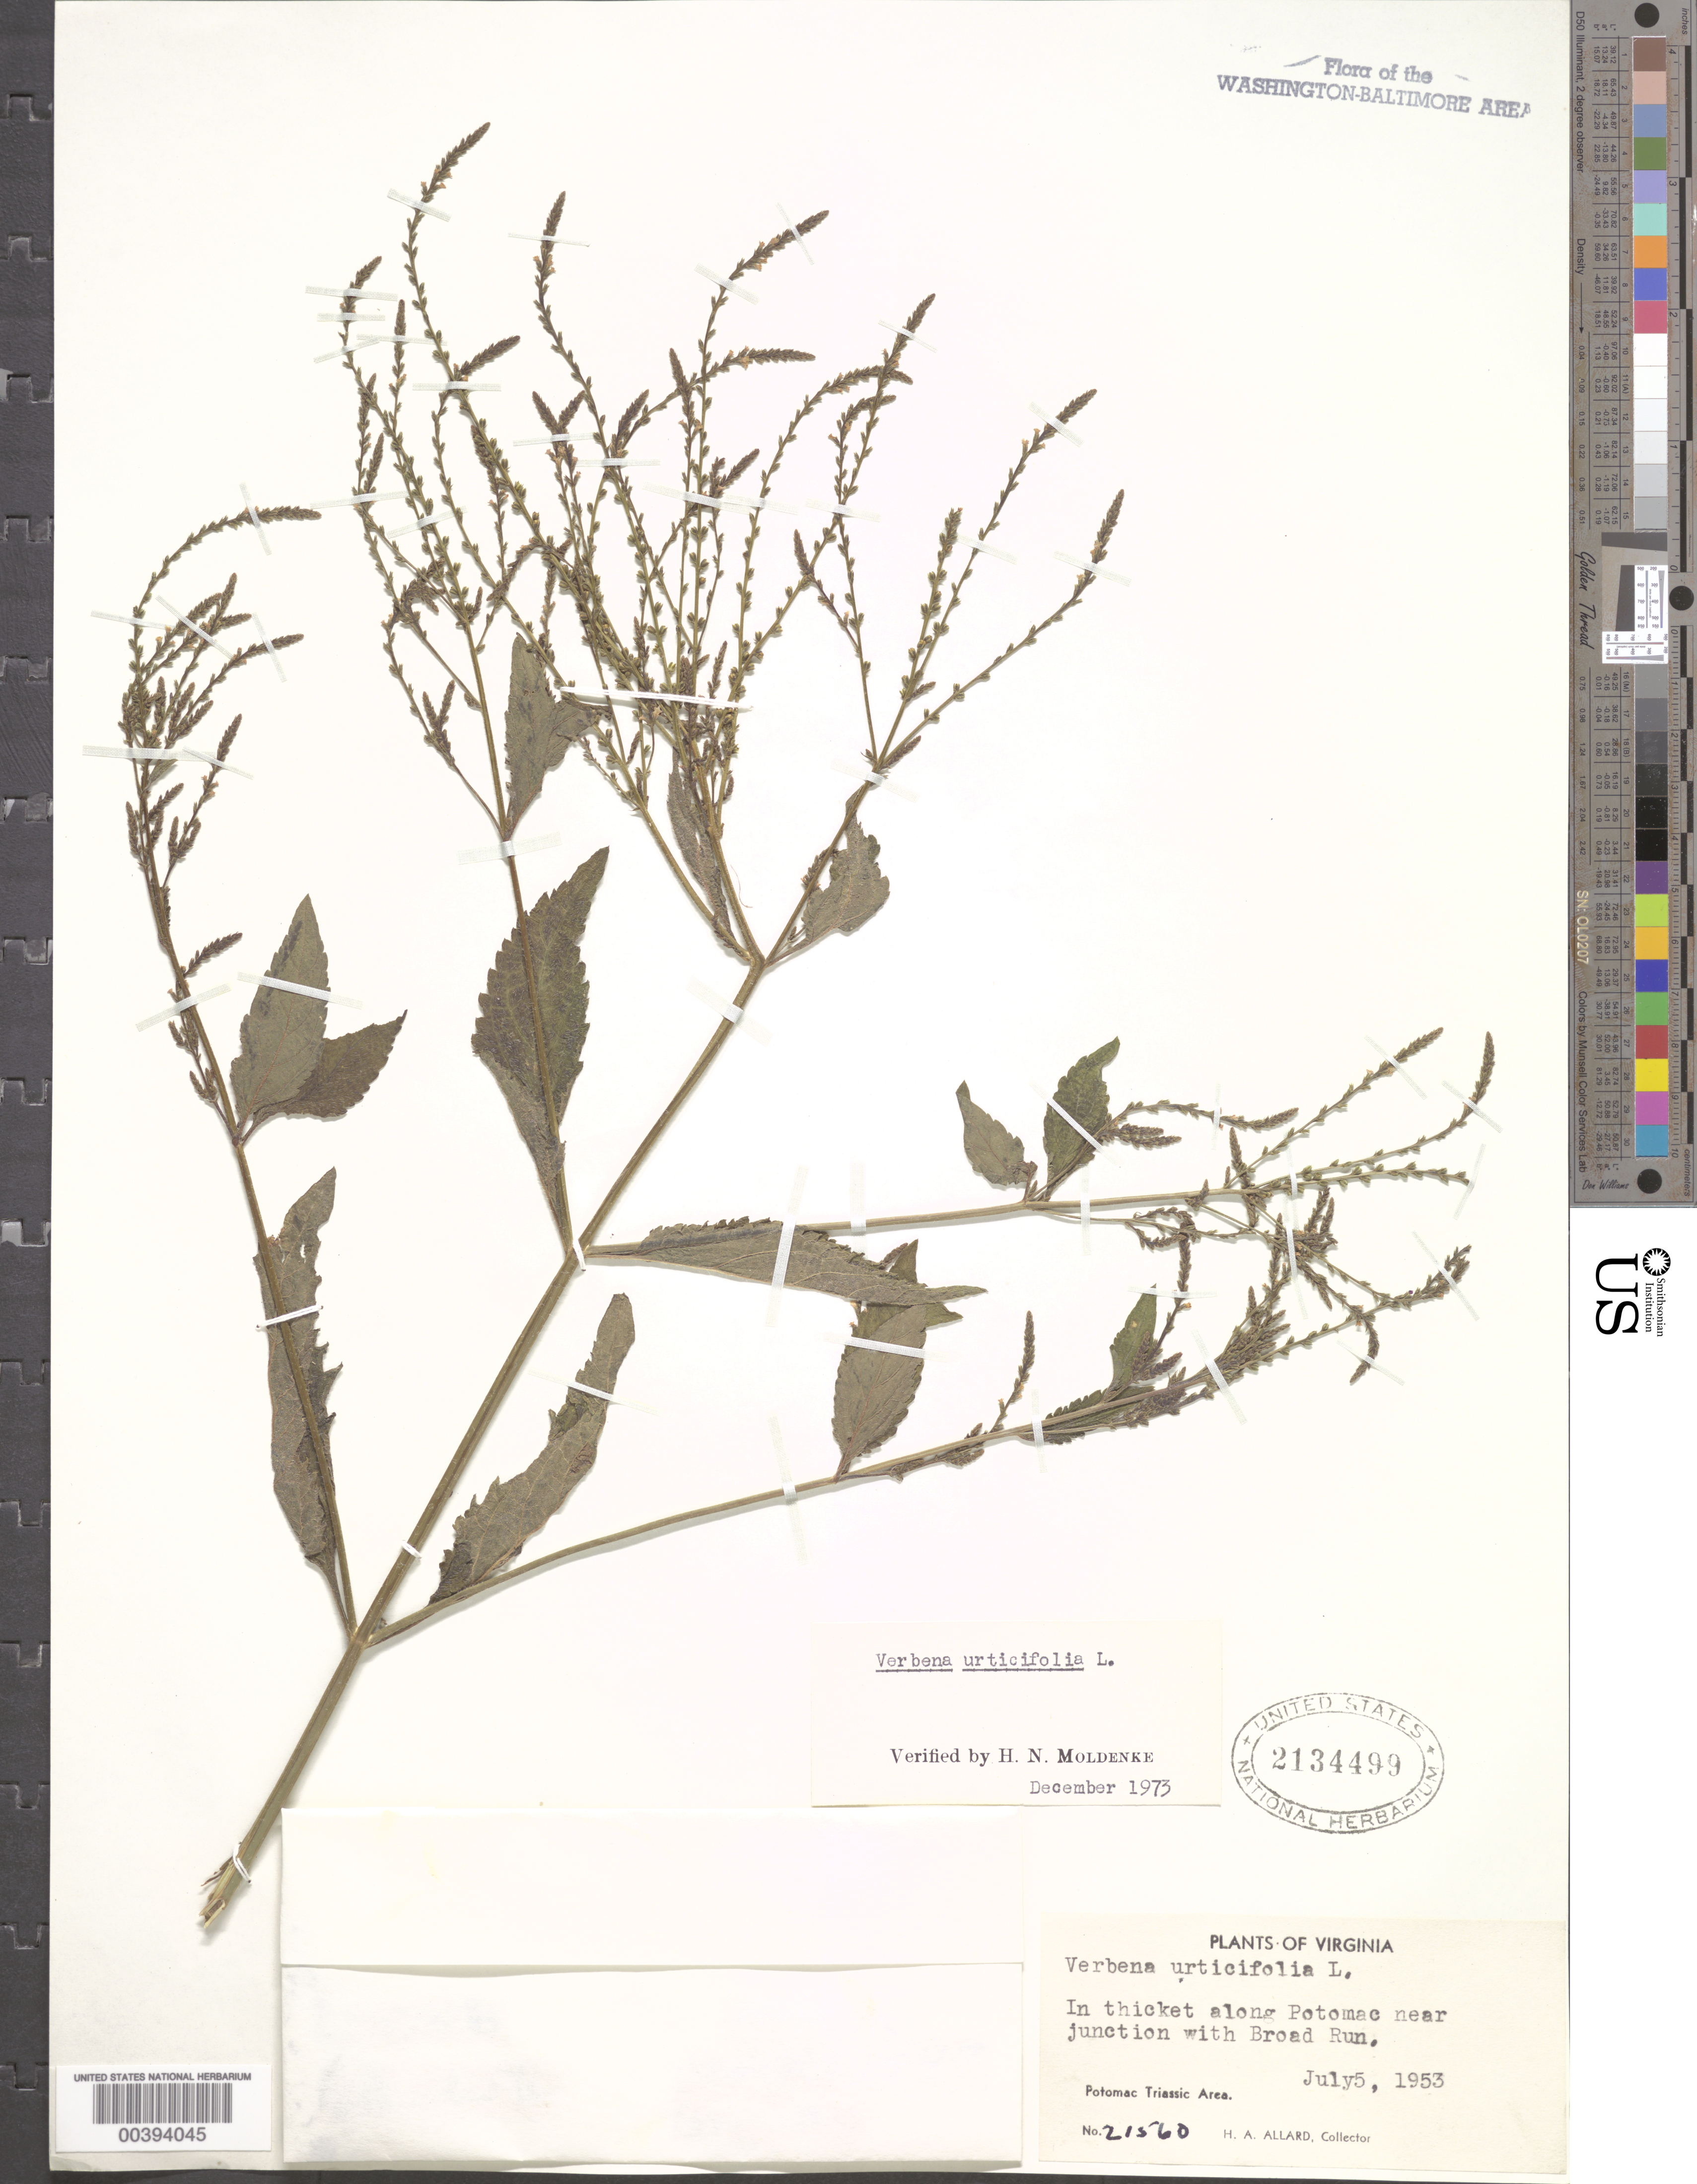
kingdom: Plantae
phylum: Tracheophyta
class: Magnoliopsida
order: Lamiales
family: Verbenaceae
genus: Verbena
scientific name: Verbena urticifolia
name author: L.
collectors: H. A. Allard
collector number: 21560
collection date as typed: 05 Jul 1953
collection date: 1953-07-05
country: United States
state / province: Virginia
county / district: Loudoun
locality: Potomac River near Broad Run Junction C. and O. Canal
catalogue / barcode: US 2134499